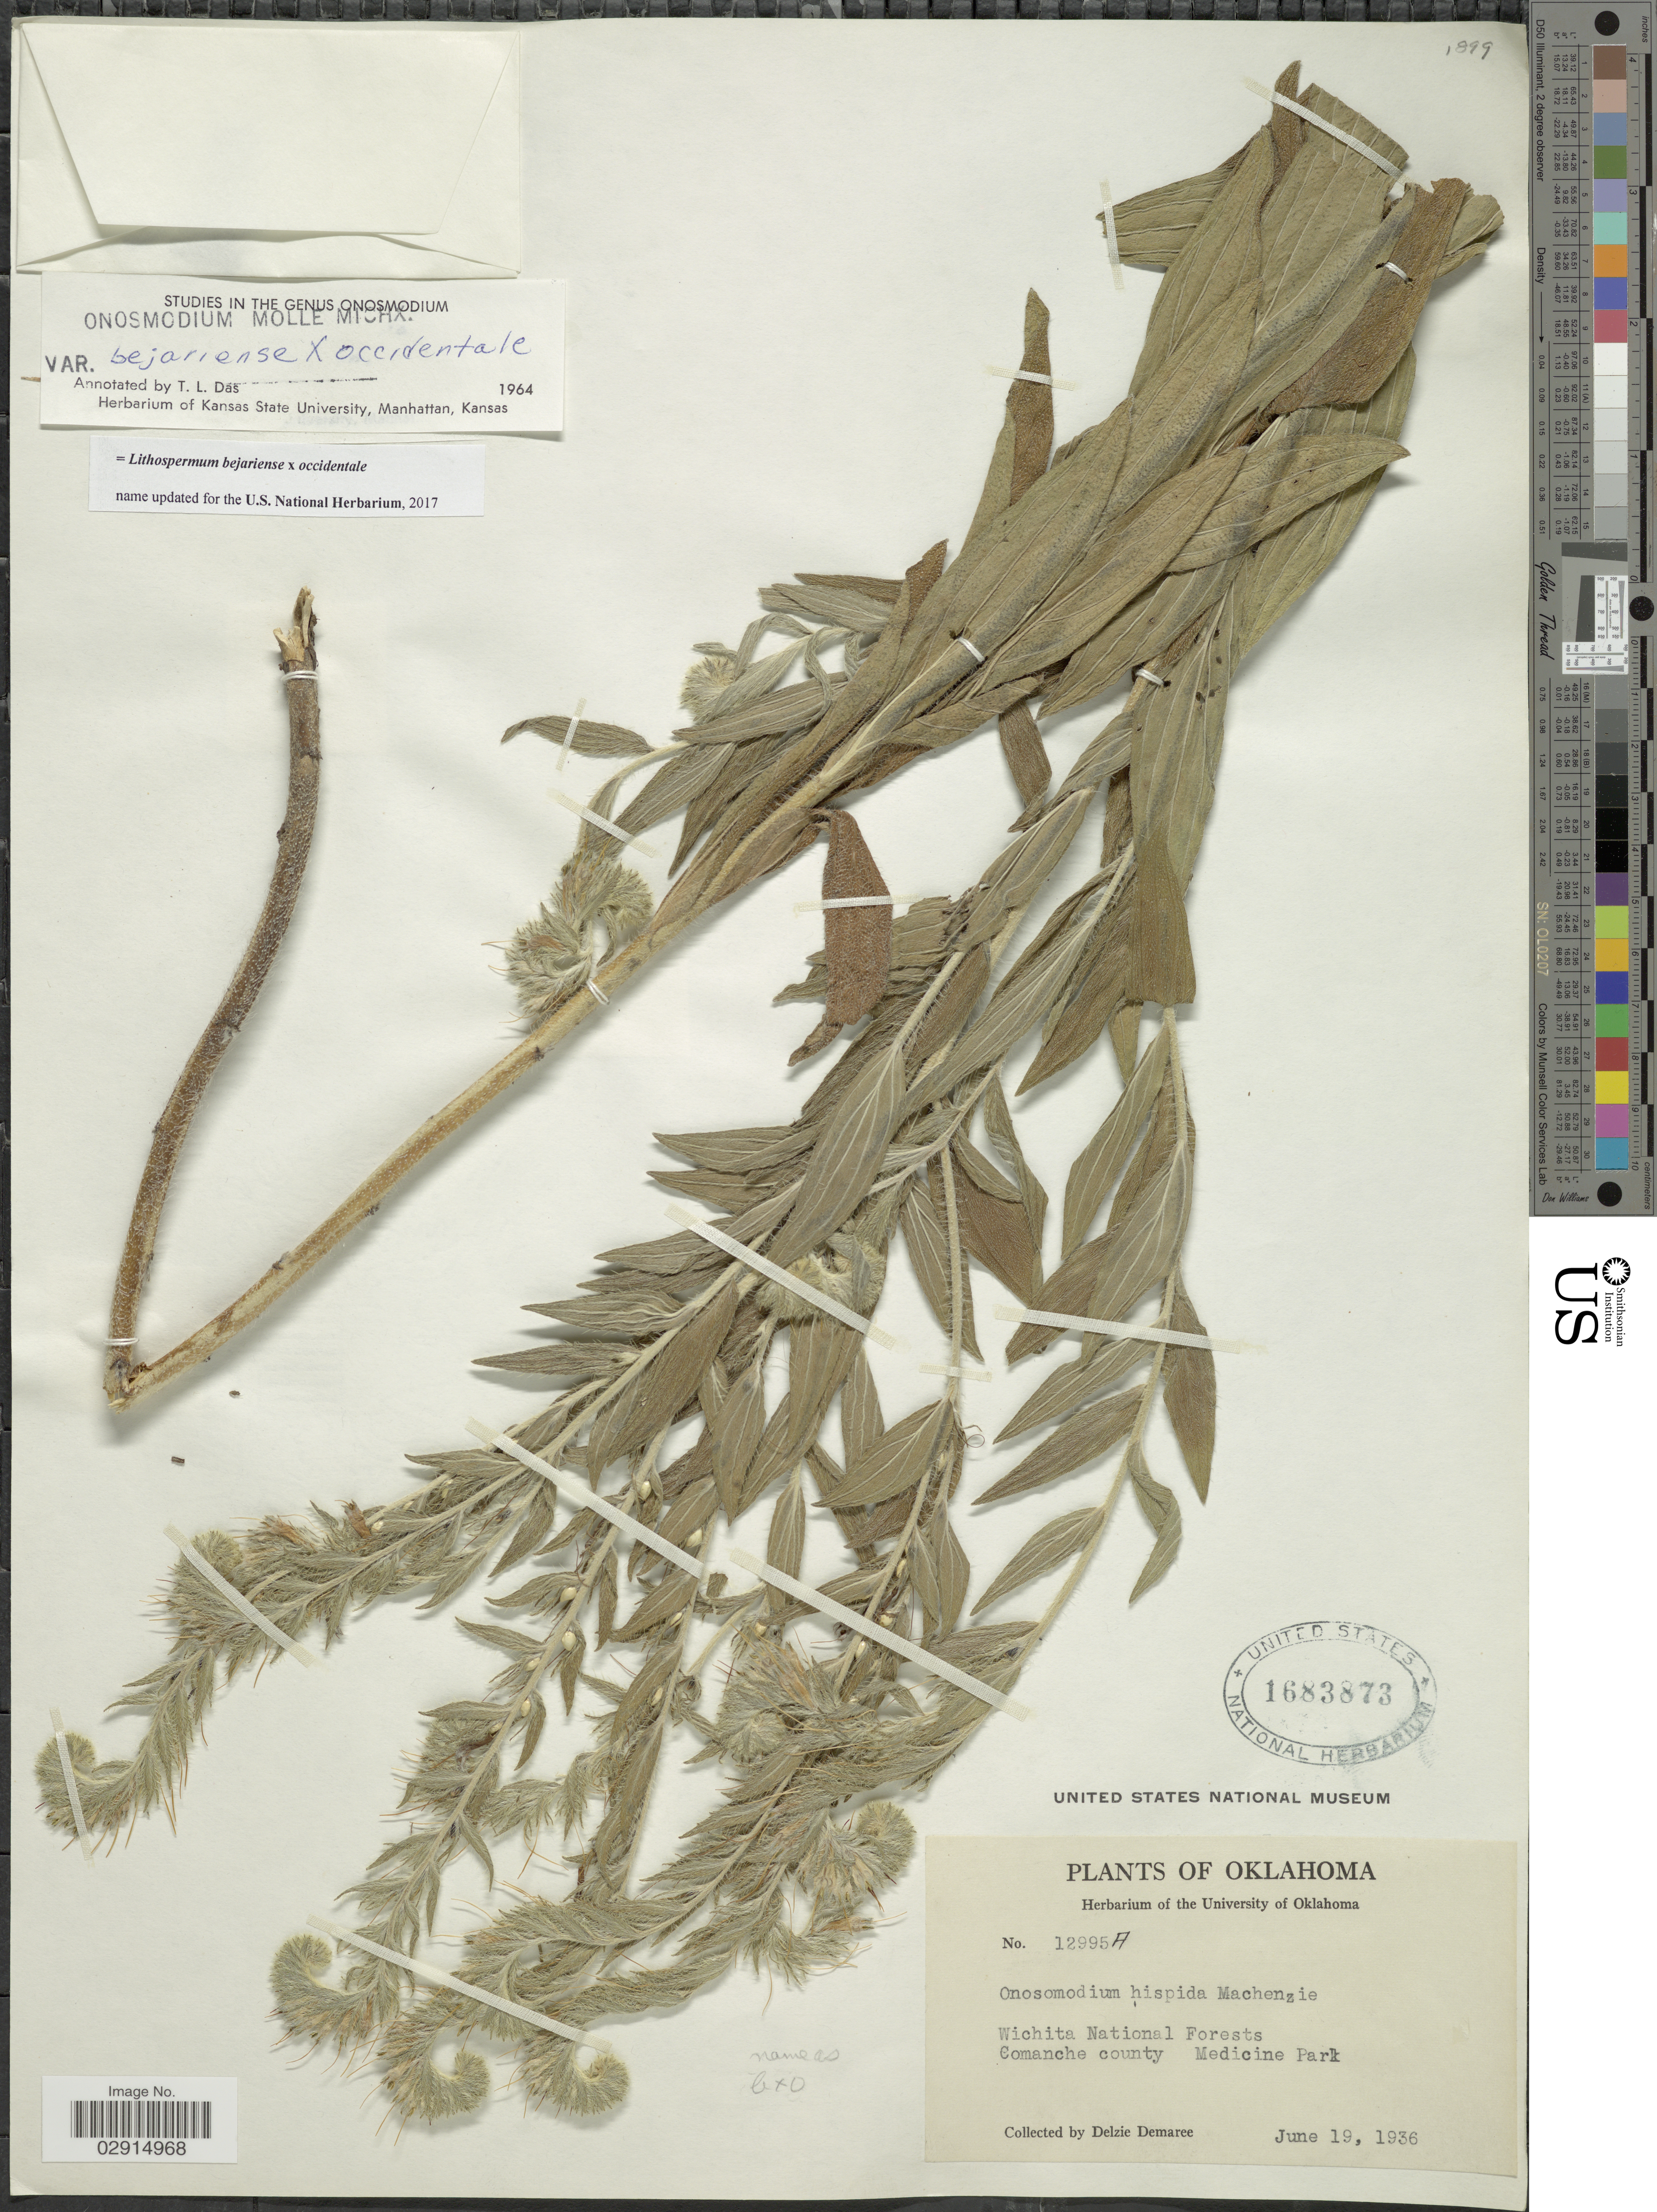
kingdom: Plantae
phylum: Tracheophyta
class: Magnoliopsida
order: Boraginales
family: Boraginaceae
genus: Lithospermum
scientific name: Lithospermum bejariense x L. occidentale (Mack.) Weakley et al.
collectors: D. Demaree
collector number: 12995A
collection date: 1936-06-19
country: United States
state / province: Oklahoma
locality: Wichita National Forests. Comanche county. Medicine Park.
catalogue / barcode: US 1683873